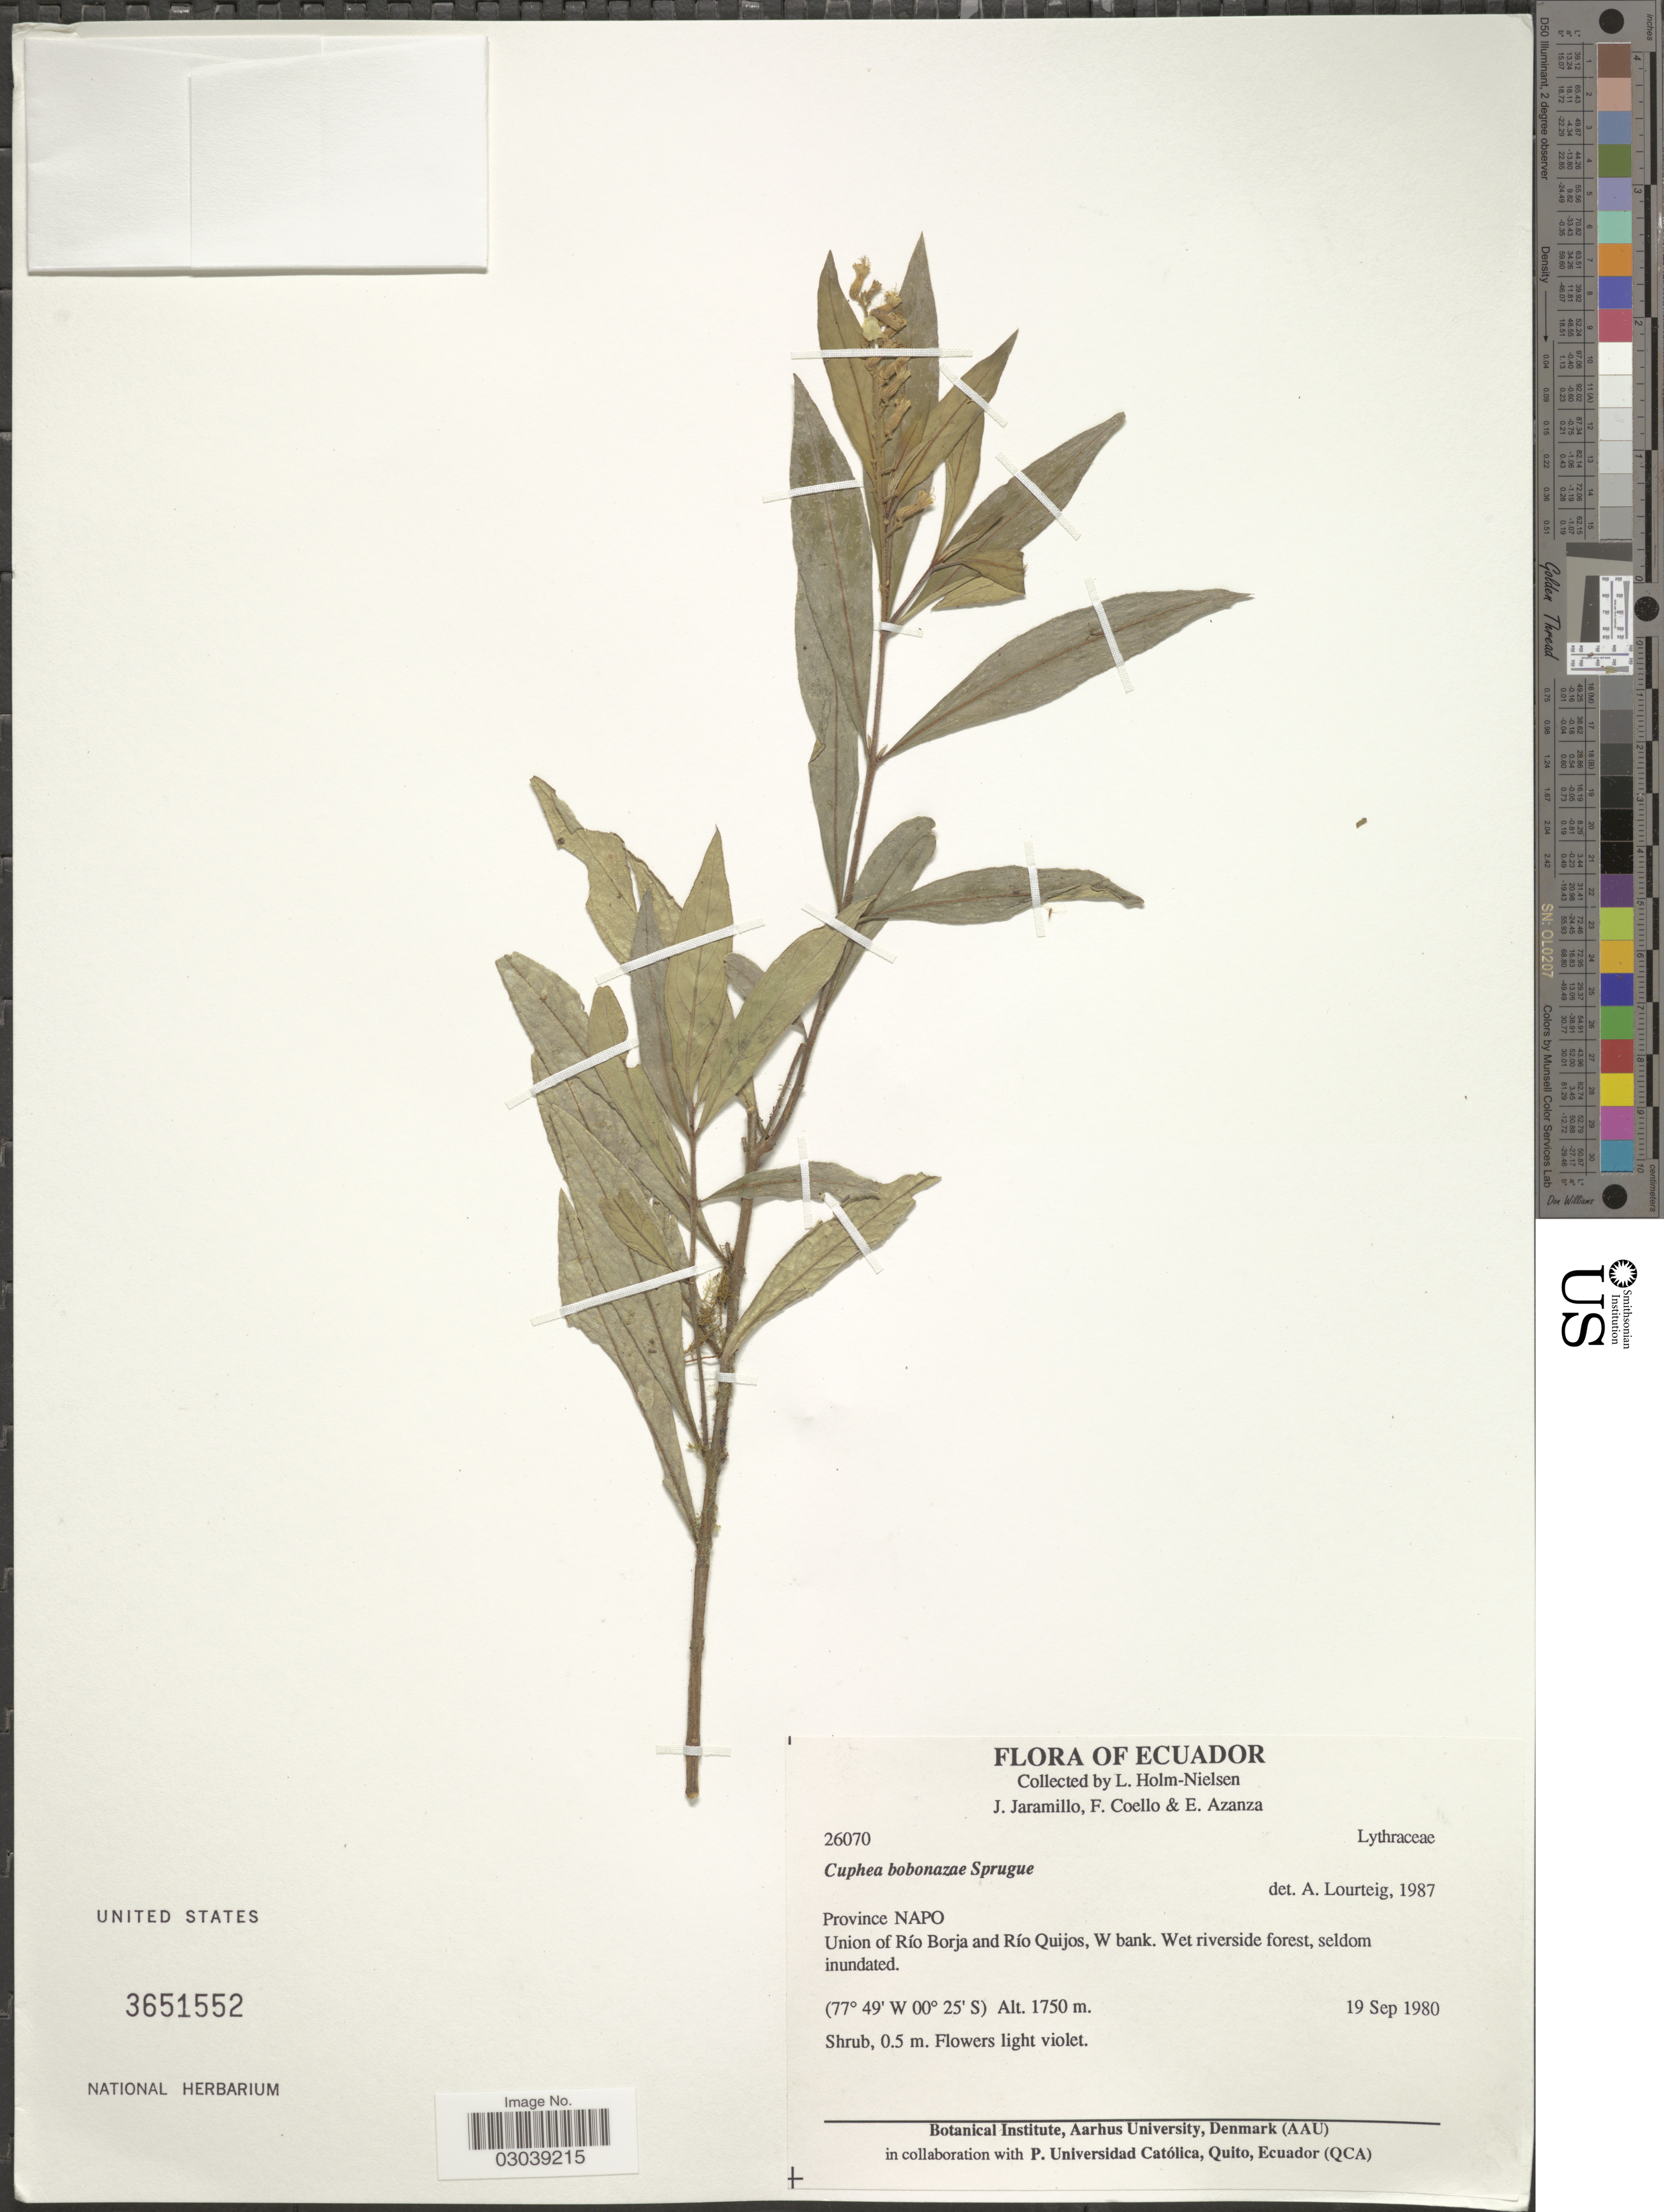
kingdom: Plantae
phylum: Tracheophyta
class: Magnoliopsida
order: Myrtales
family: Lythraceae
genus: Cuphea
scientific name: Cuphea bobonazae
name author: Sprague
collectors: L. Holm-Nielsen, J. Jaramillo, F. Coello & E. Azanza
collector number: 26070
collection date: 1980-09-19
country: Ecuador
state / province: Napo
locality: Union of Río Borja and Río Quijos, W bank.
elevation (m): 1750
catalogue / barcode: US 3651552